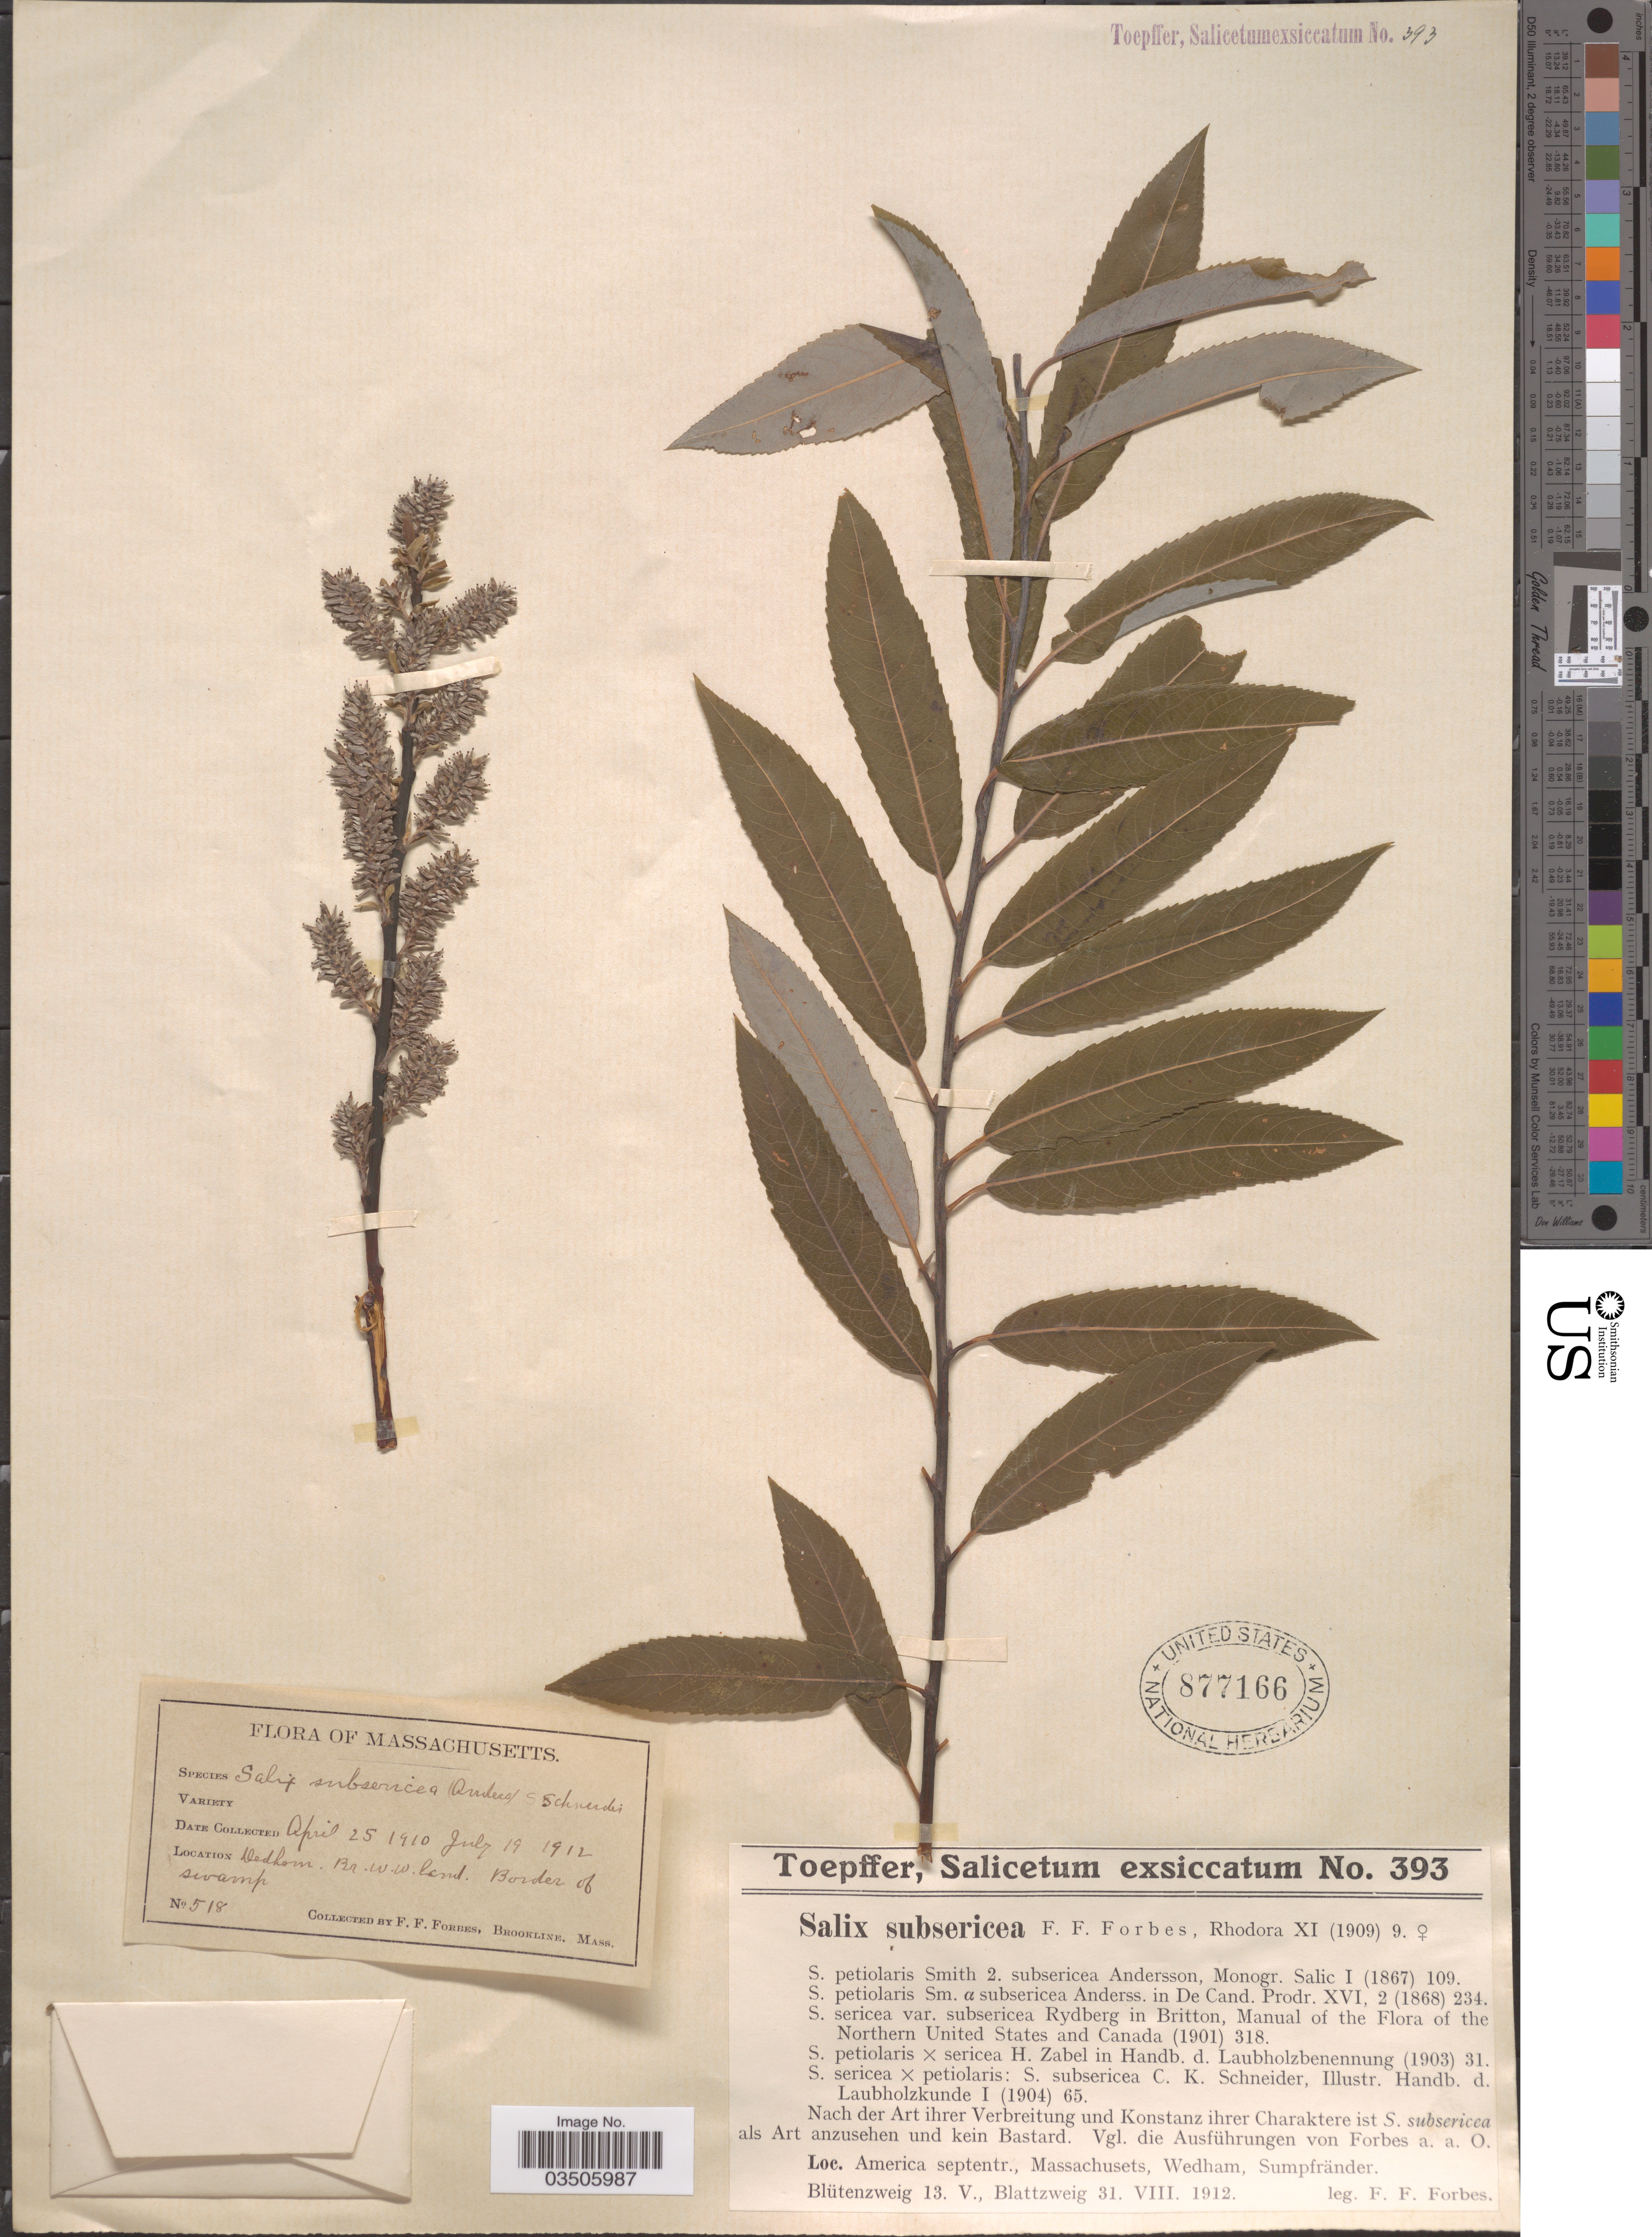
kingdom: Plantae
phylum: Tracheophyta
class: Magnoliopsida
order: Malpighiales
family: Salicaceae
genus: Salix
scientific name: Salix subsericea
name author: (Andersson) C.K. Schneid.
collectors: F. Forbes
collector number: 518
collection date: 1912-04-25/1912-08-31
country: United States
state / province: Massachusetts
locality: America septentr, Wedham, Sumpfränder. Br. W. W. land. Border of swamp.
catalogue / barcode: US 877166